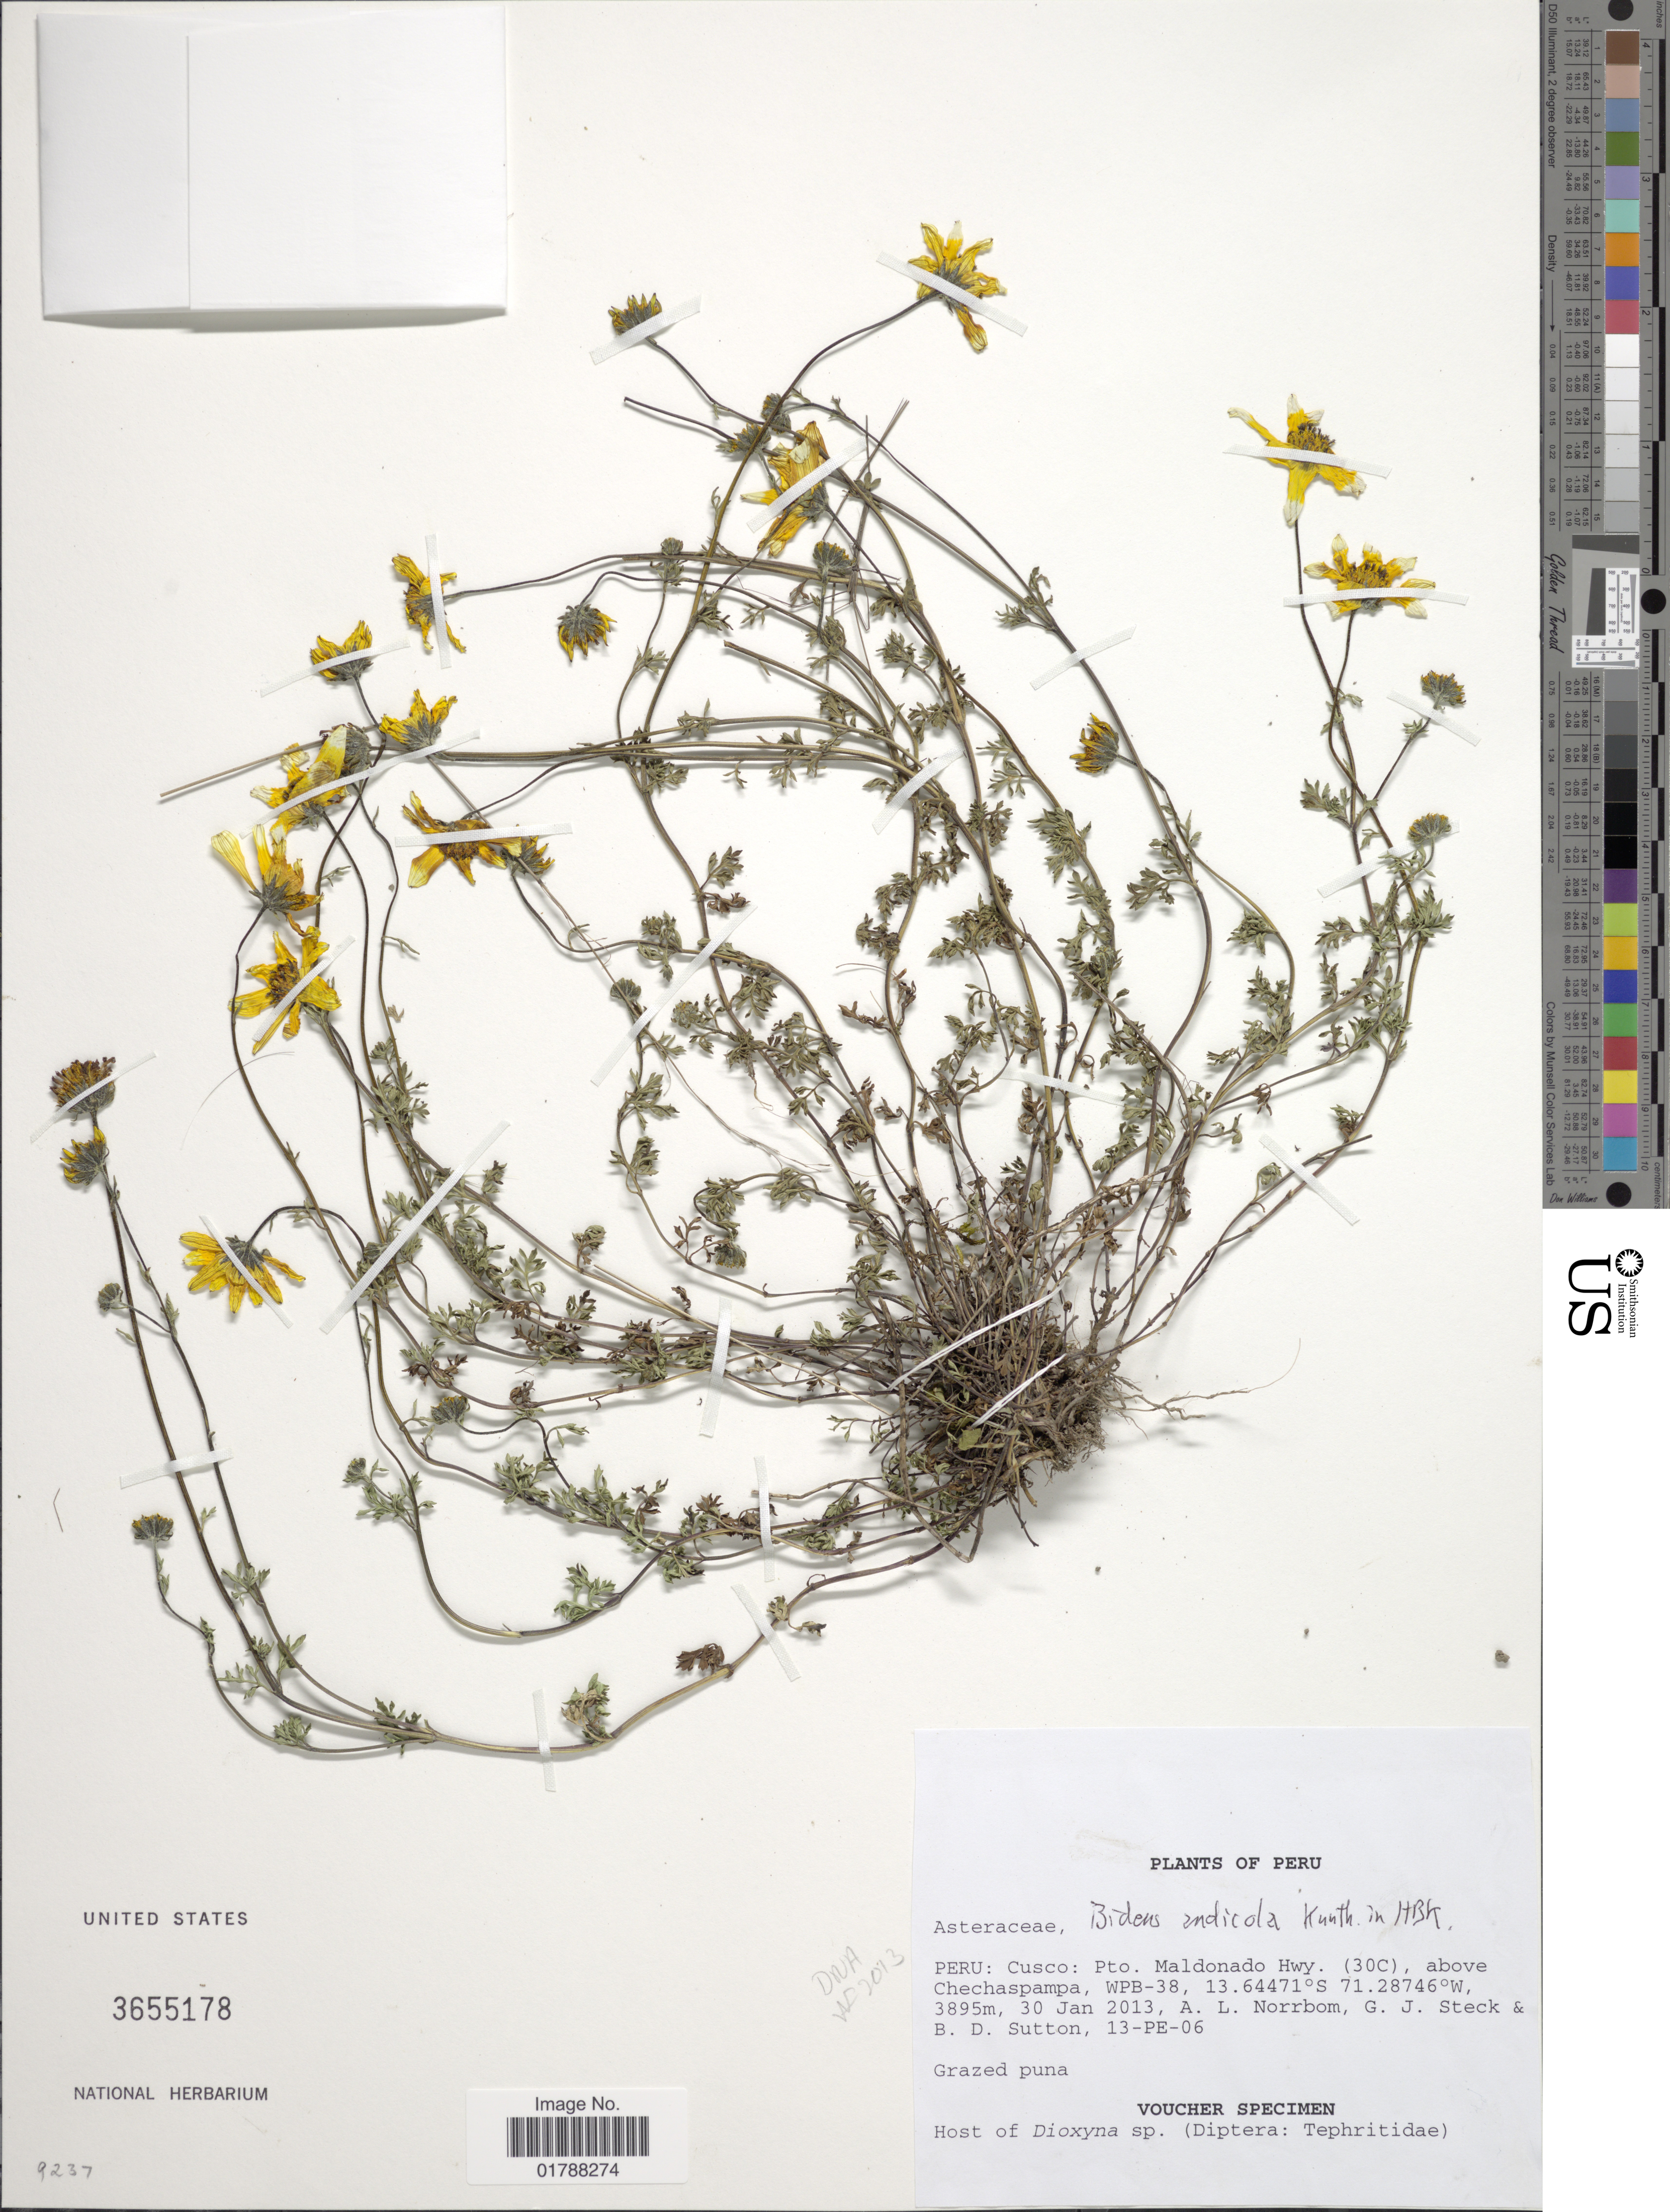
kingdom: Plantae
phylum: Tracheophyta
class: Magnoliopsida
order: Asterales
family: Asteraceae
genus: Bidens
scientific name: Bidens andicola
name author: Kunth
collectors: A. L. Norrbom, G. Steck & B. Sutton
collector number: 13-PE-06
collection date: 2013-01-30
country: Peru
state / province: Cusco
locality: Pro. Maldonado Hwy. (30C), above Chechaspampa, WPB-38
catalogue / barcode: US 3655178